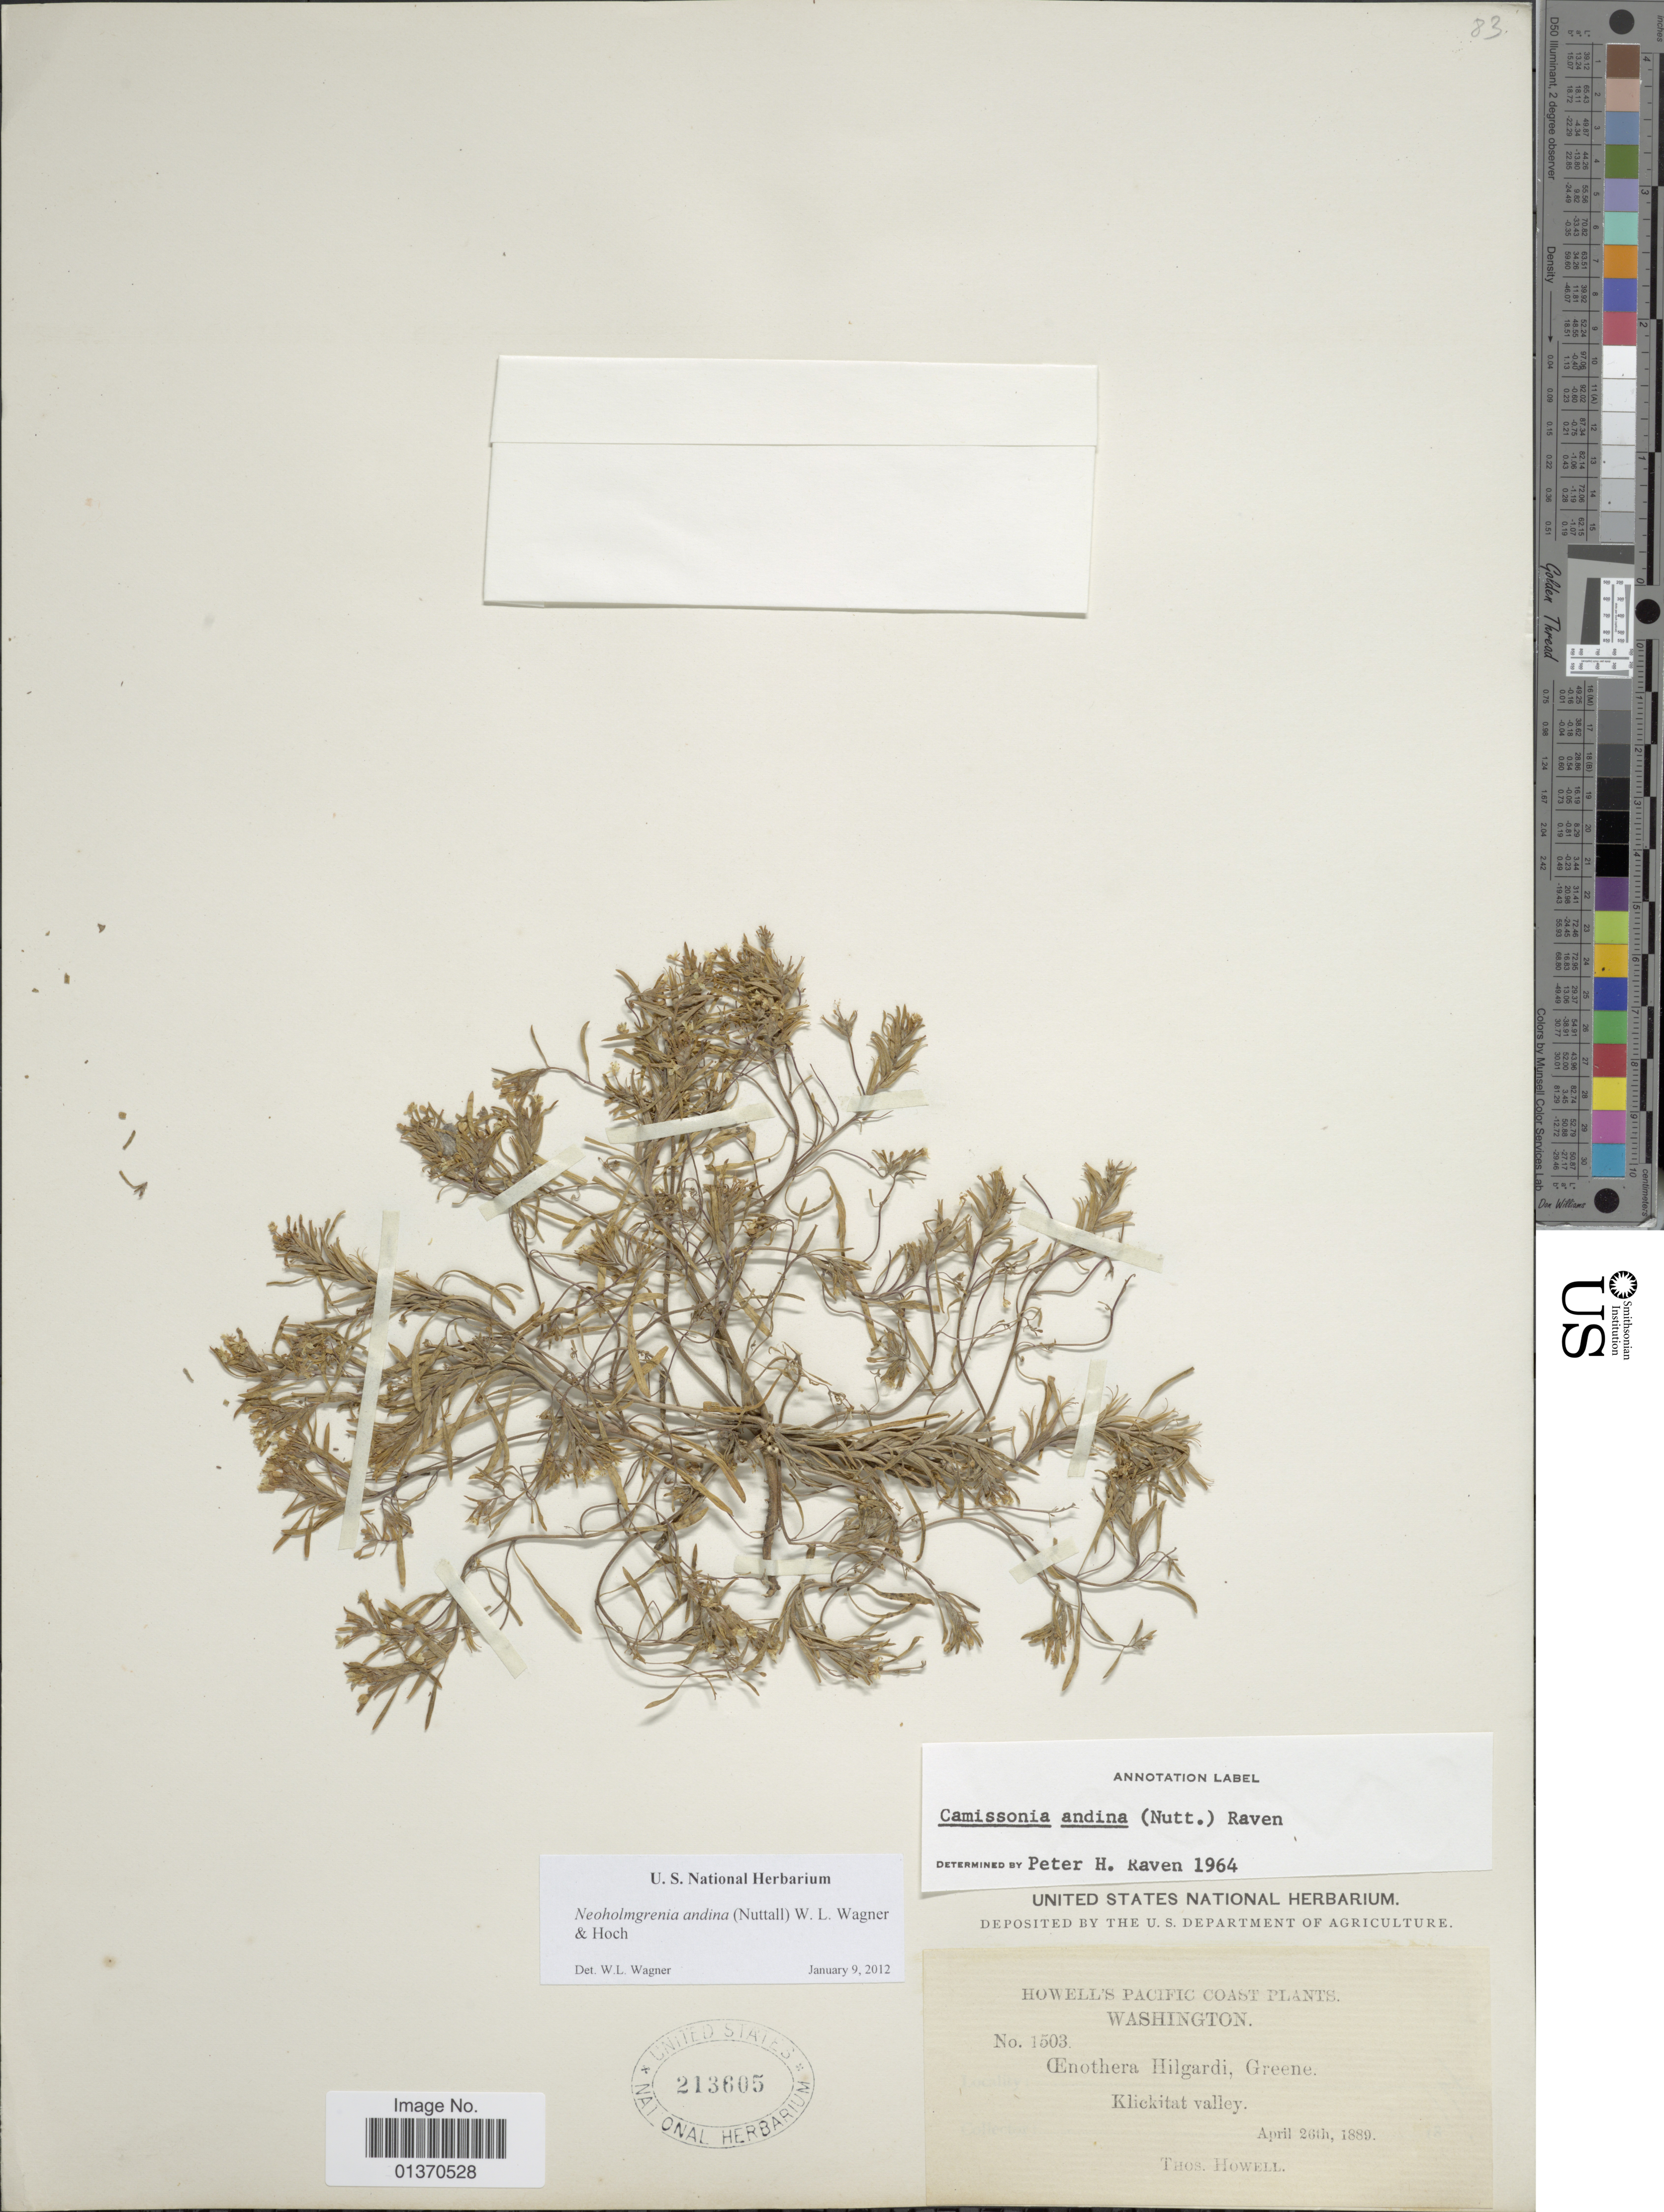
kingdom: Plantae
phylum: Tracheophyta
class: Magnoliopsida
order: Myrtales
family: Onagraceae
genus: Neoholmgrenia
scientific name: Neoholmgrenia andina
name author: (Nutt.) W.L. Wagner & Hoch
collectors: T. Howell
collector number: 1503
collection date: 1889-04-26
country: United States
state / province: Washington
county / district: Klickitat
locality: Klickitat Valley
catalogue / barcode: US 213605